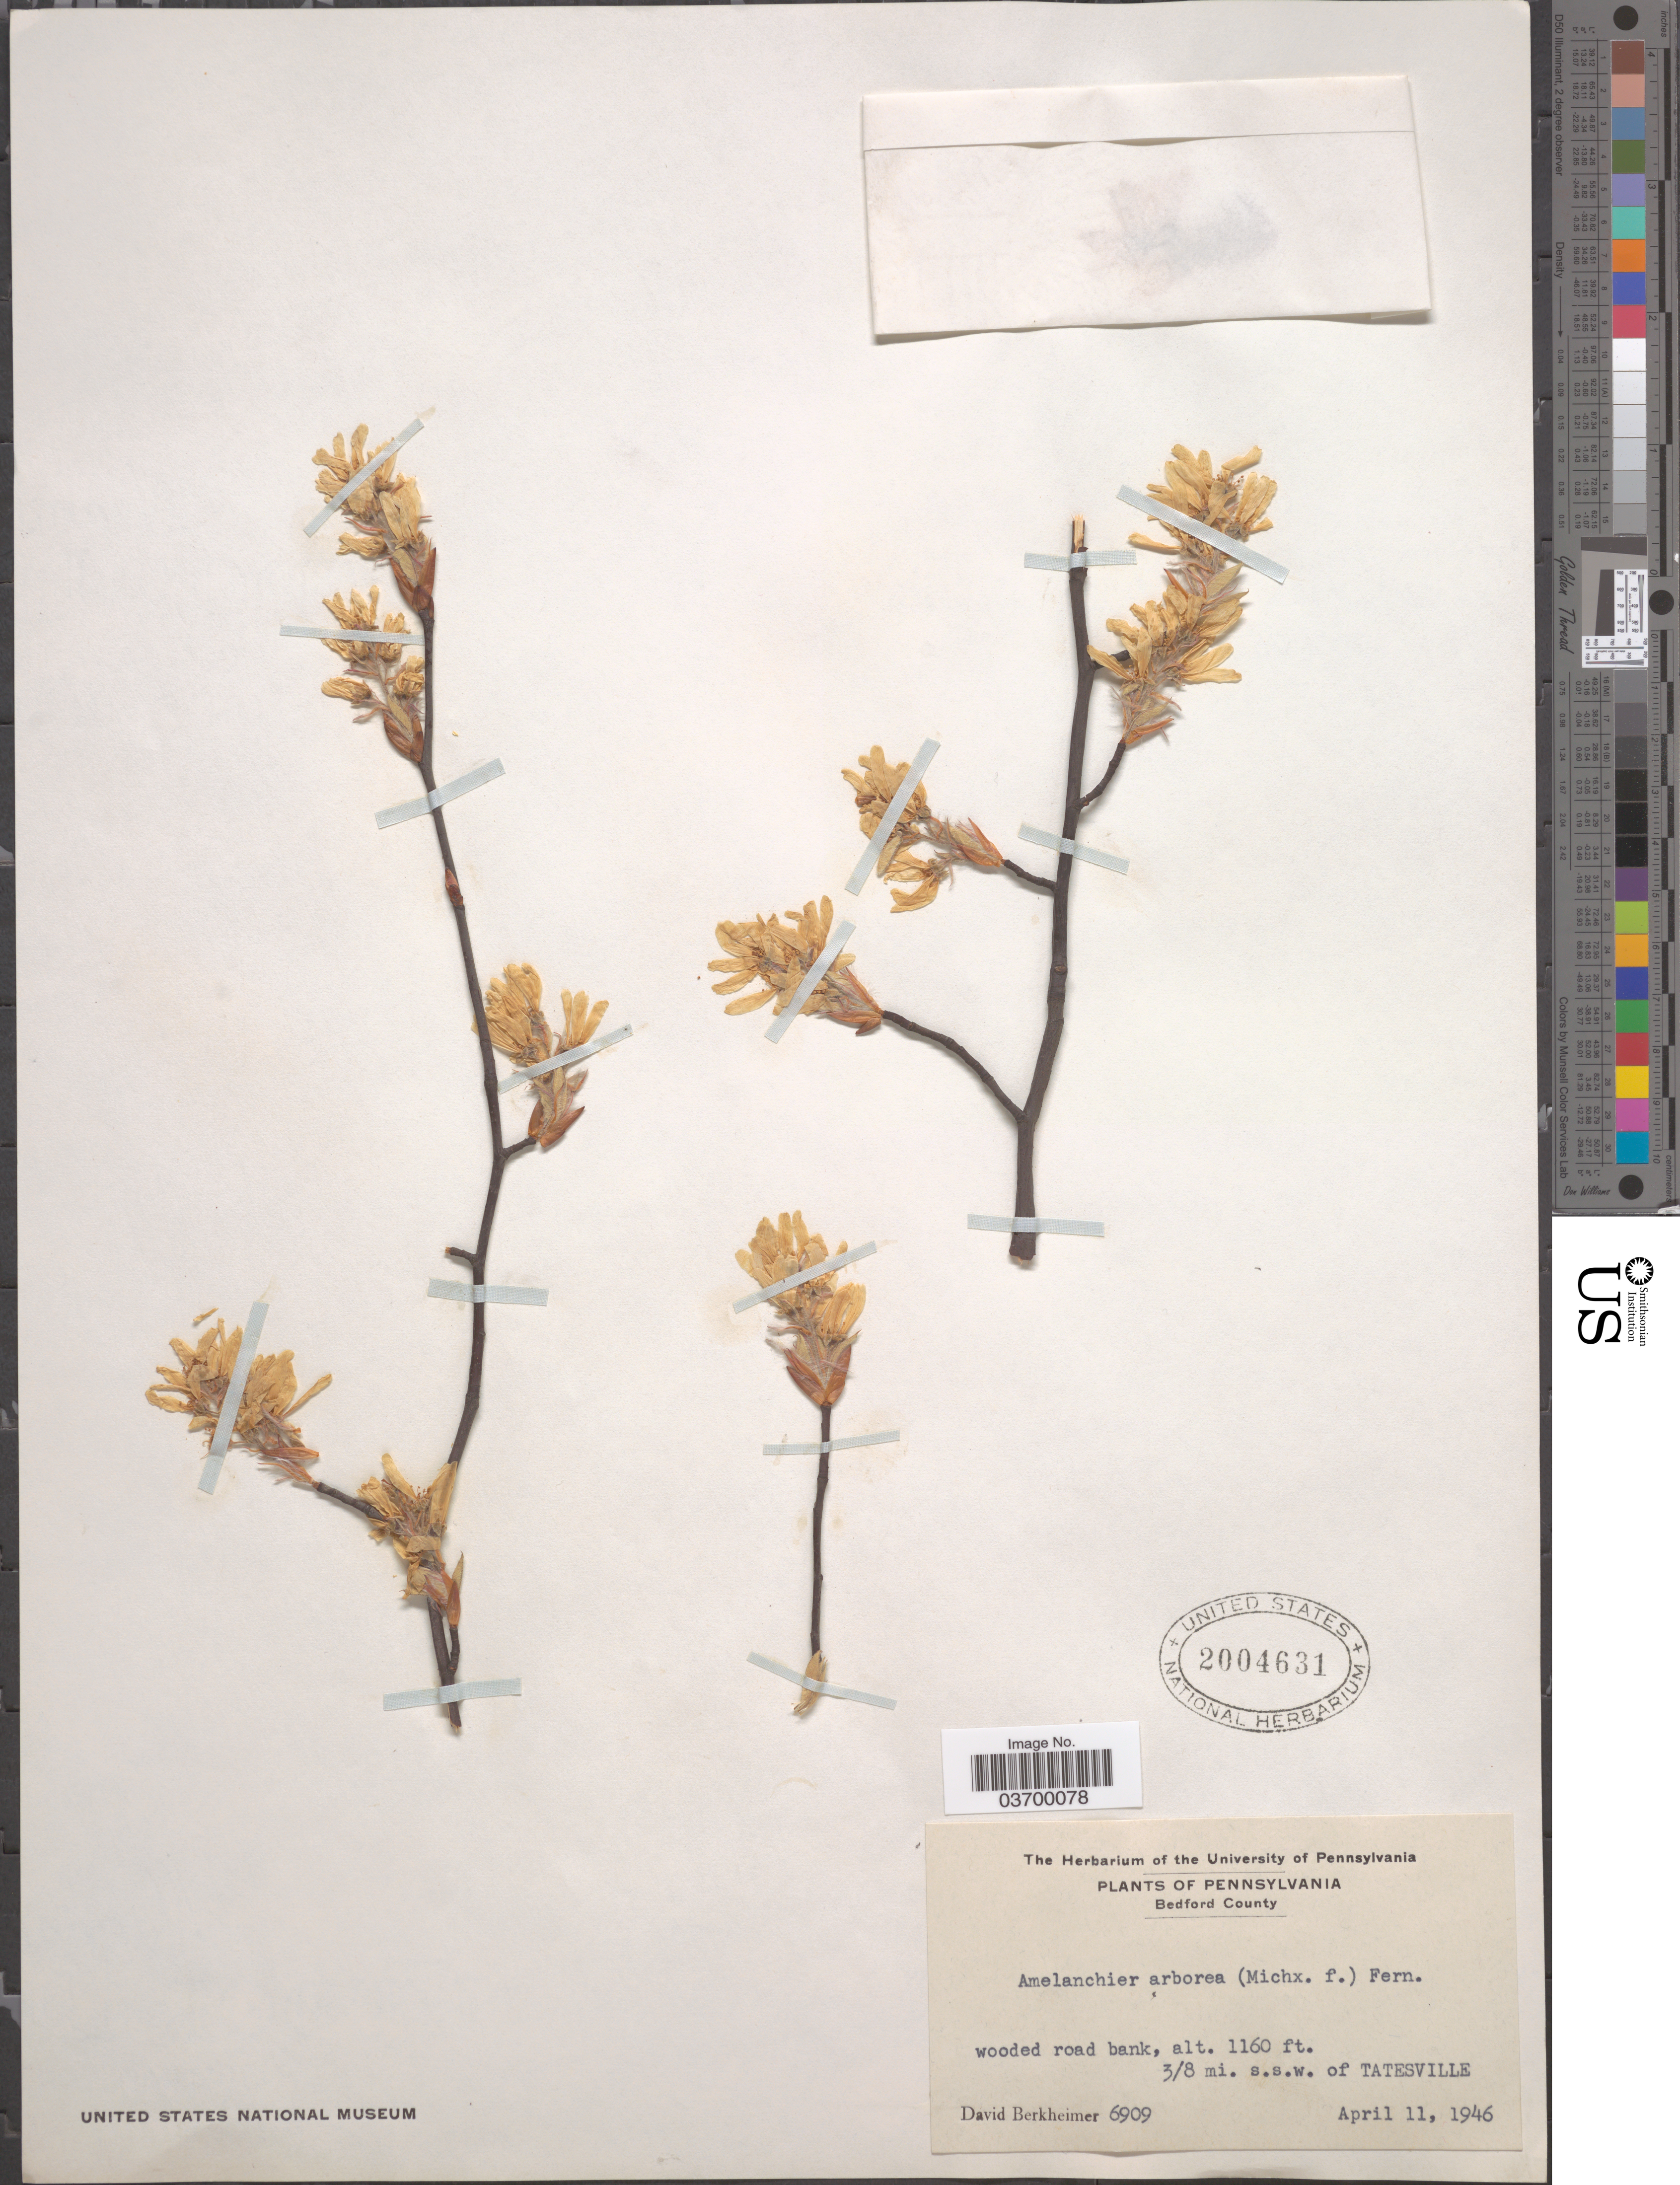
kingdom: Plantae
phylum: Tracheophyta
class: Magnoliopsida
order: Rosales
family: Rosaceae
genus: Amelanchier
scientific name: Amelanchier arborea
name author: (F. Michx.) Fernald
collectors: D. Berkheimer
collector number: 6909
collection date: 1946-04-11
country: United States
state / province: Pennsylvania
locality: Bedford County. Wooded road bank, 3/8 mi. s.s.w. of Tatesville.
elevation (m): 354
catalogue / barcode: US 2004631